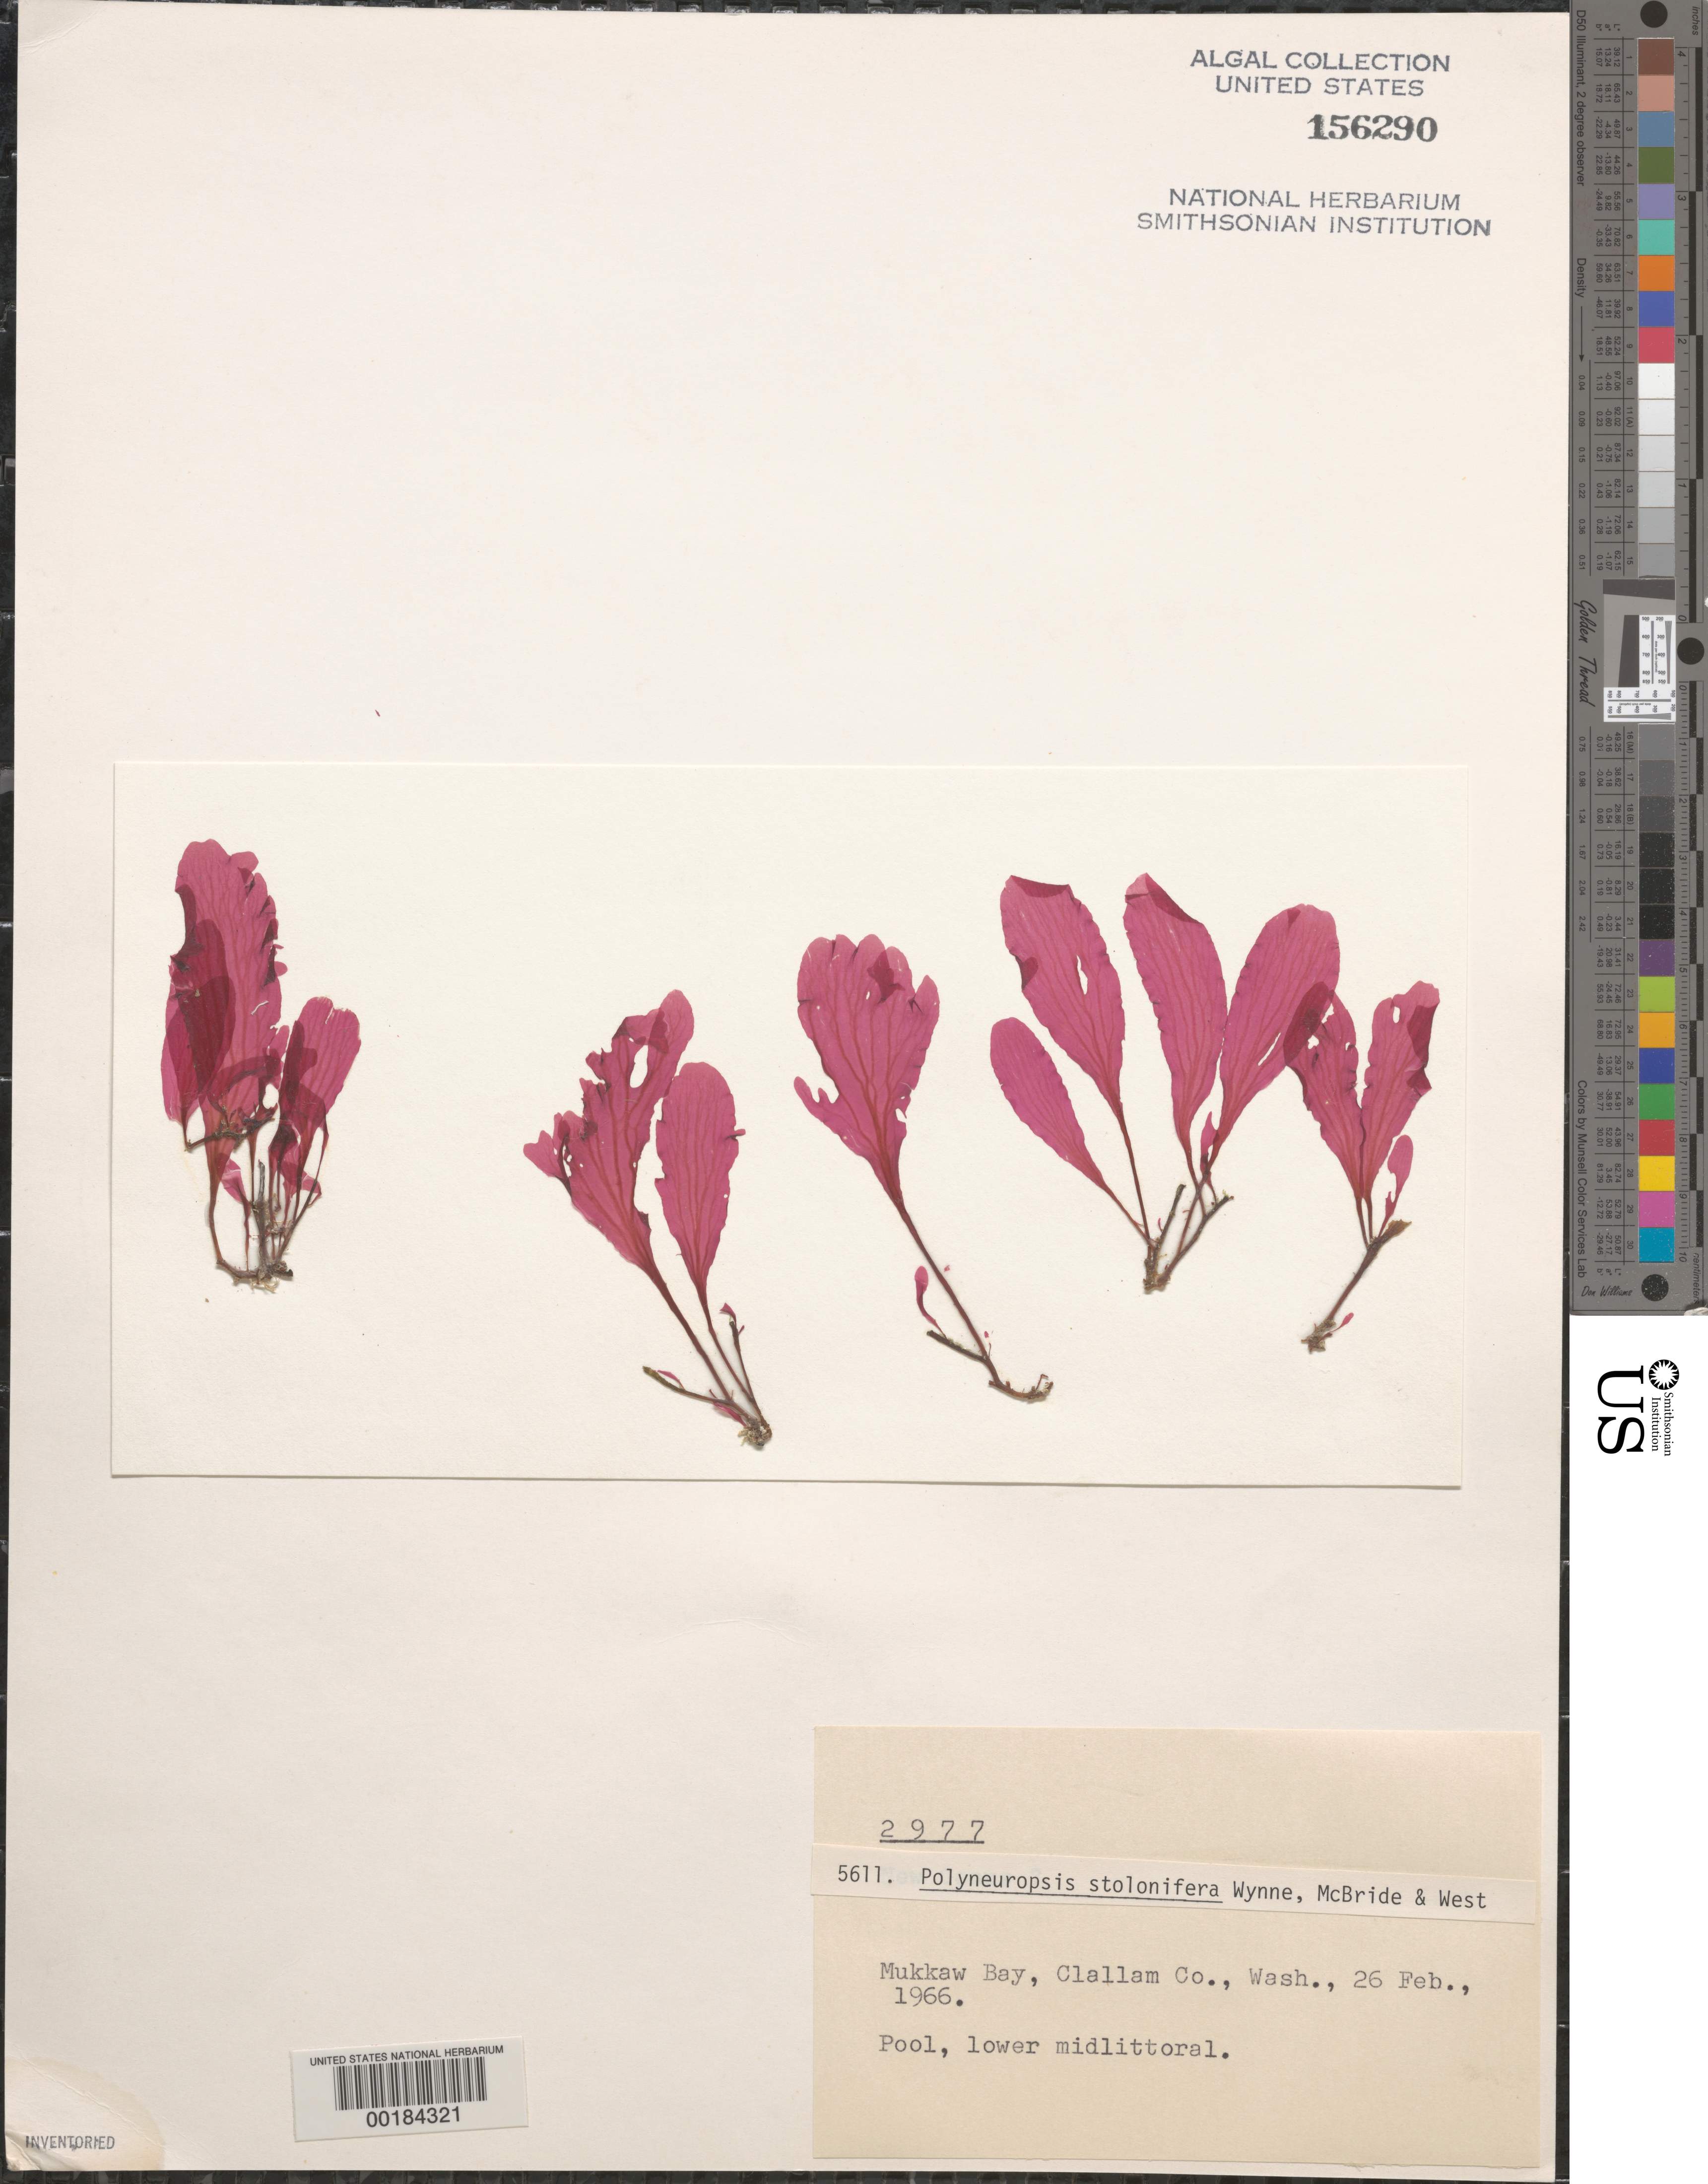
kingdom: Plantae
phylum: Rhodophyta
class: Florideophyceae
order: Ceramiales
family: Delesseriaceae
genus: Polyneuropsis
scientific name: Polyneuropsis stolonifera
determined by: Dixon, P. S.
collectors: P. S. Dixon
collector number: PSD 2977 & PSD 5611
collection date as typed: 26 Feb 1966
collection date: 1966-02-26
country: United States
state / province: Washington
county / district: Clallam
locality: Mukkaw Bay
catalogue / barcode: US 156290